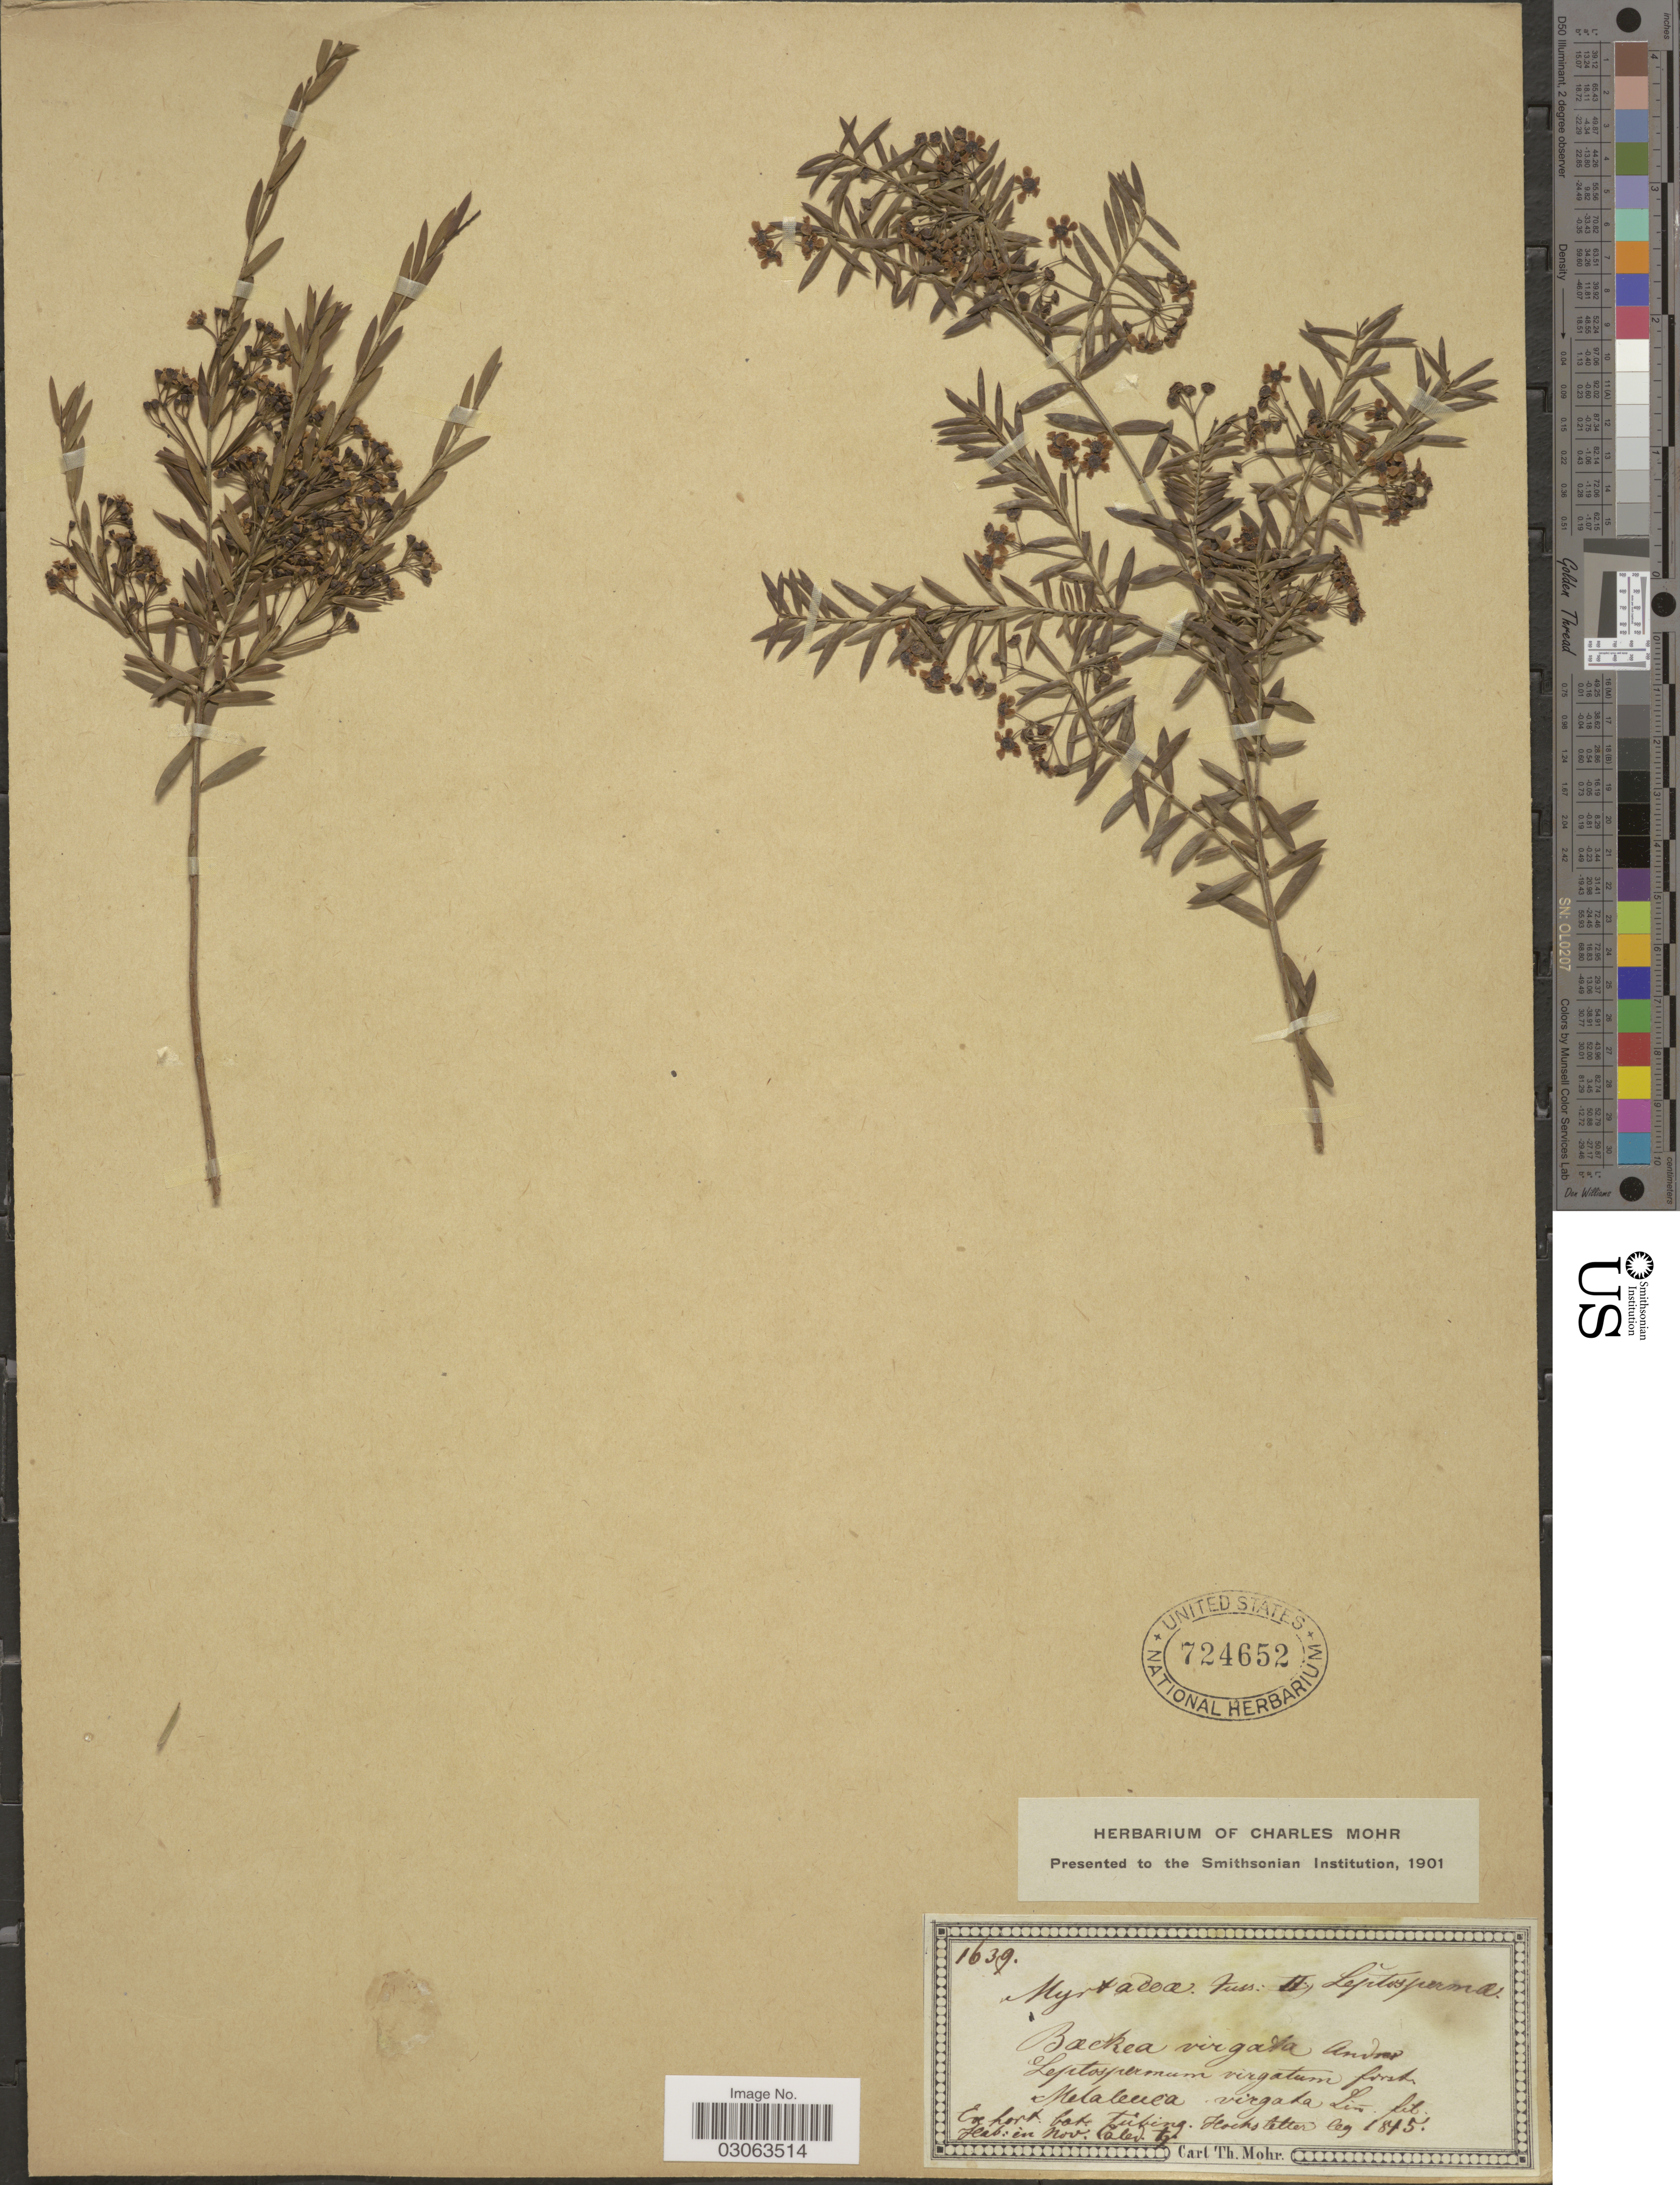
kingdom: Plantae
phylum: Tracheophyta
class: Magnoliopsida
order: Myrtales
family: Myrtaceae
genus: Sannantha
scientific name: Sannantha virgata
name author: (J.R. Forst. & G. Forst.) P.G. Wilson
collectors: -. Hochstetter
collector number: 1639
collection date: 1845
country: New Caledonia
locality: Nov. Caled.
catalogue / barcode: US 724652